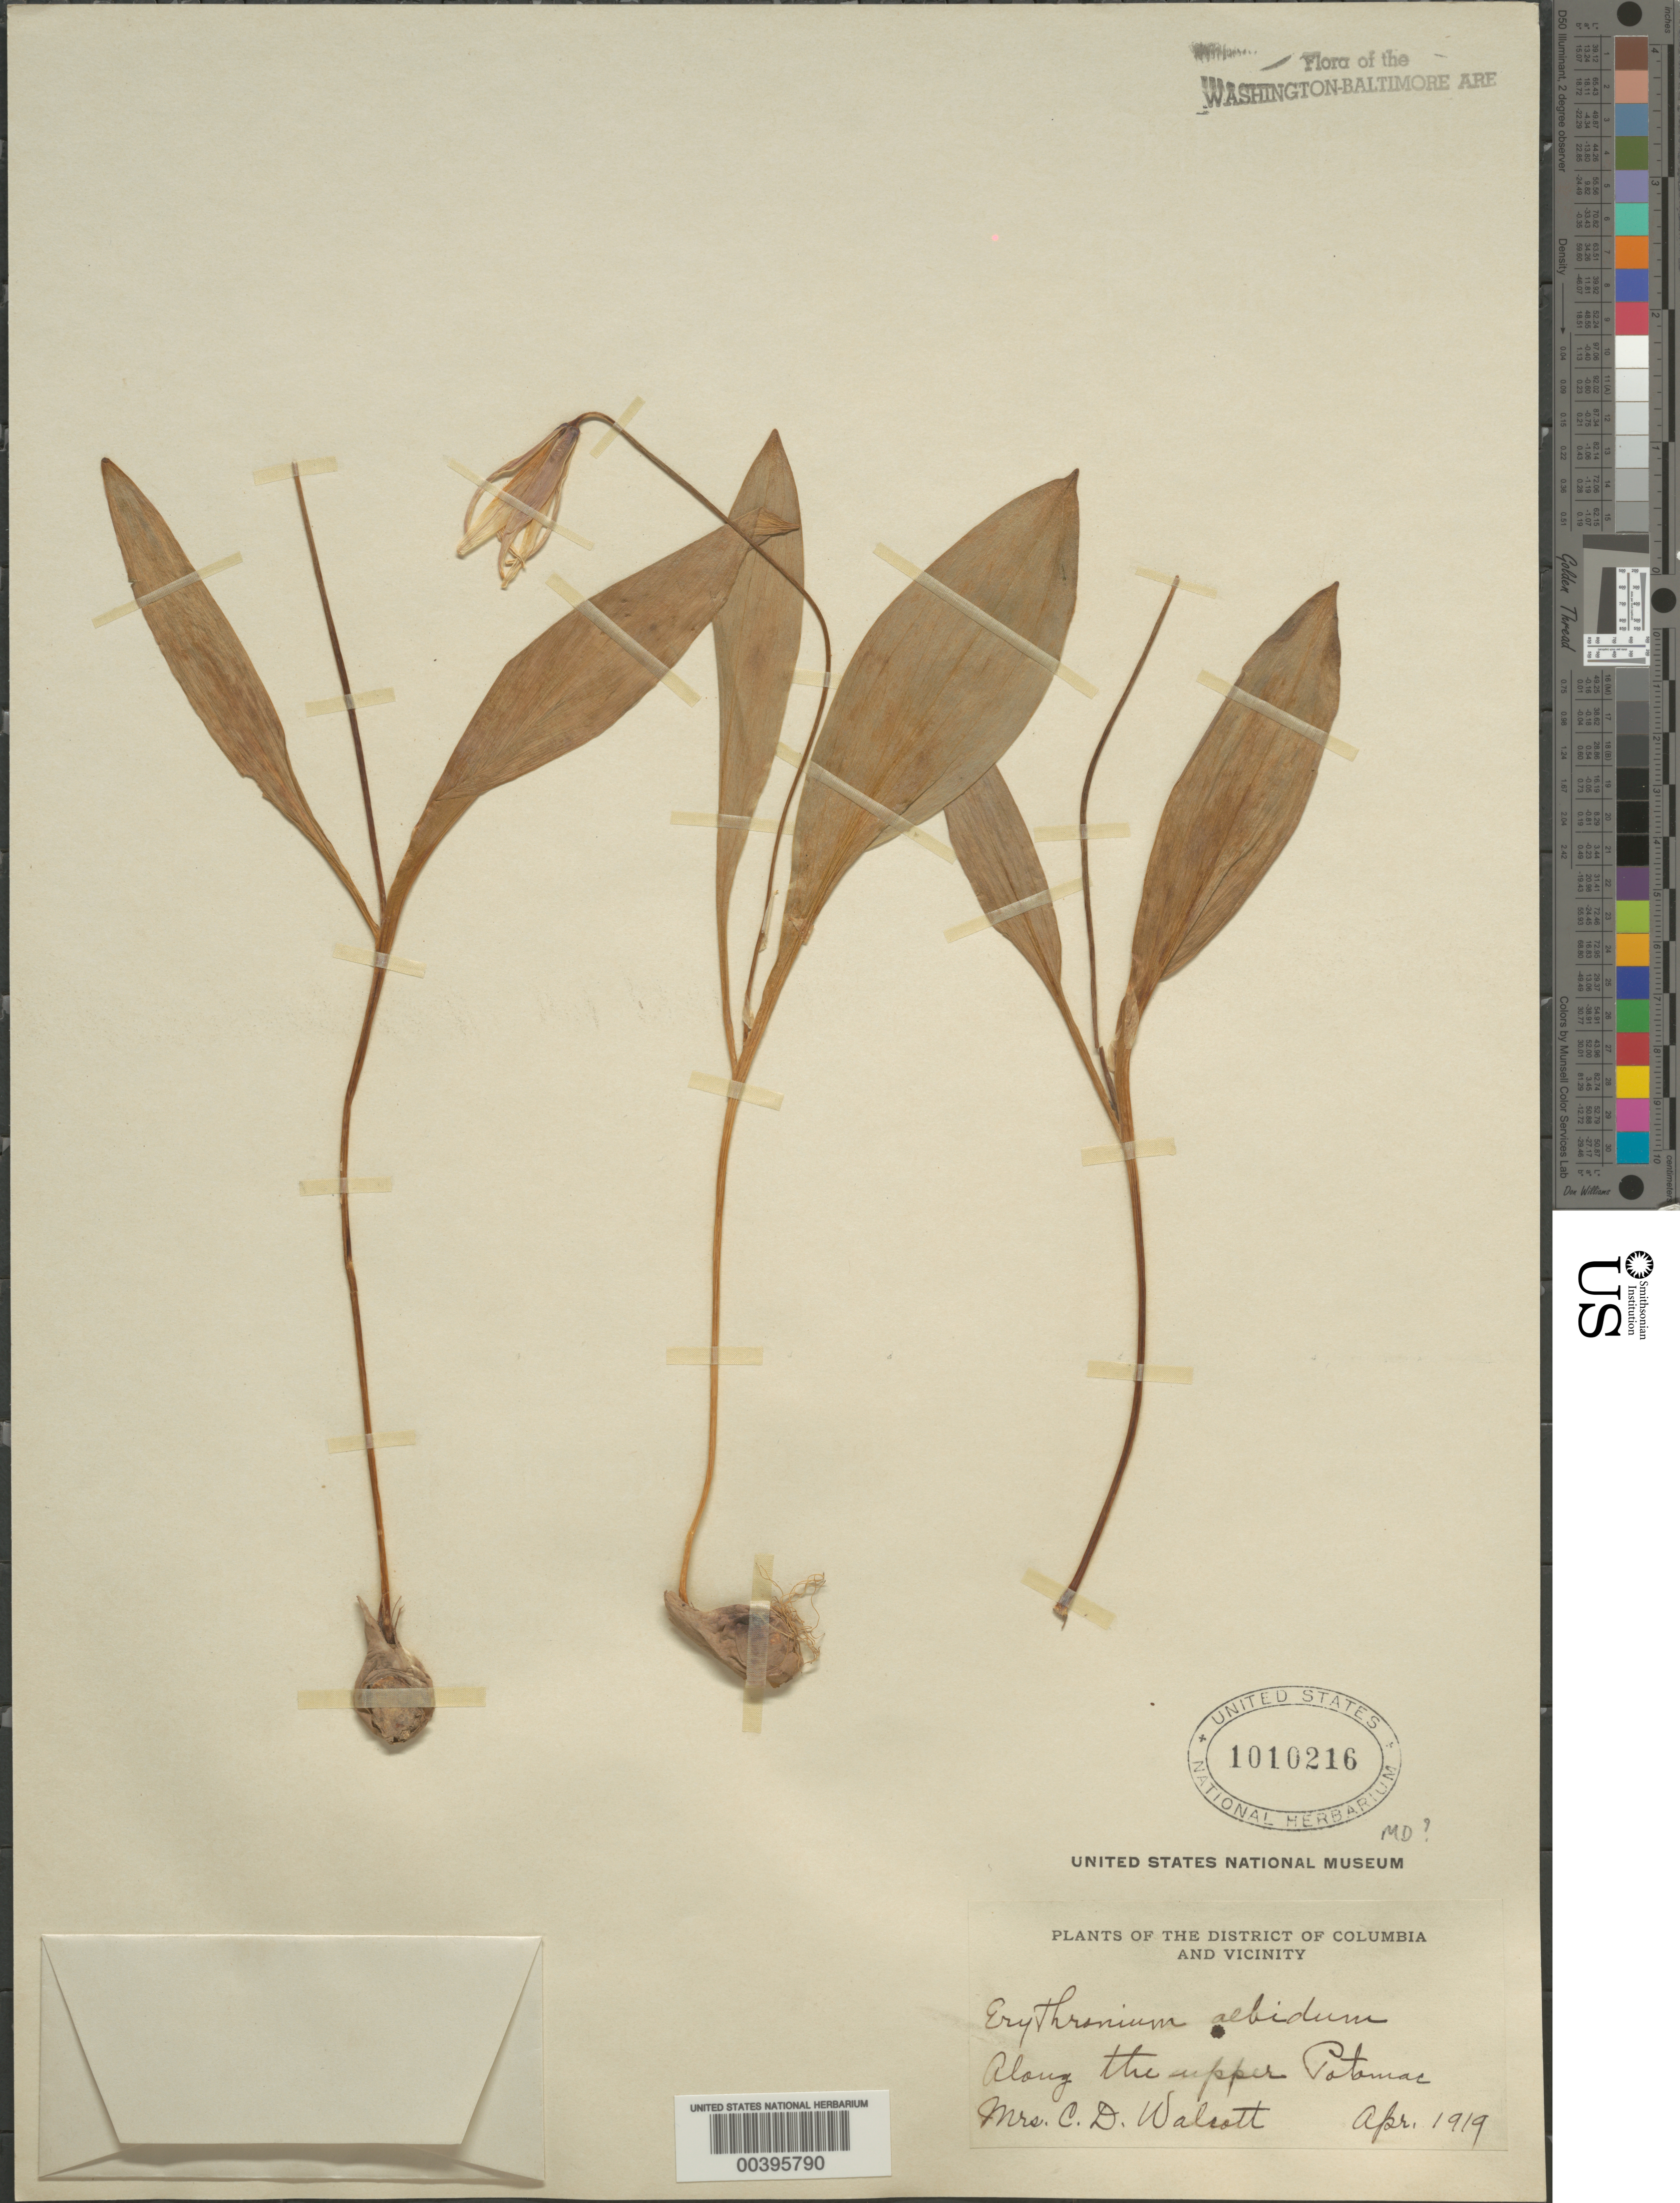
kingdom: Plantae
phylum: Tracheophyta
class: Liliopsida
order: Liliales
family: Liliaceae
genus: Erythronium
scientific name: Erythronium albidum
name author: Nutt.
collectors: C. Walcott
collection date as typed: Apr 1919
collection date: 1919-04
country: United States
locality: Upper Potomac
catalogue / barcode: US 1010216